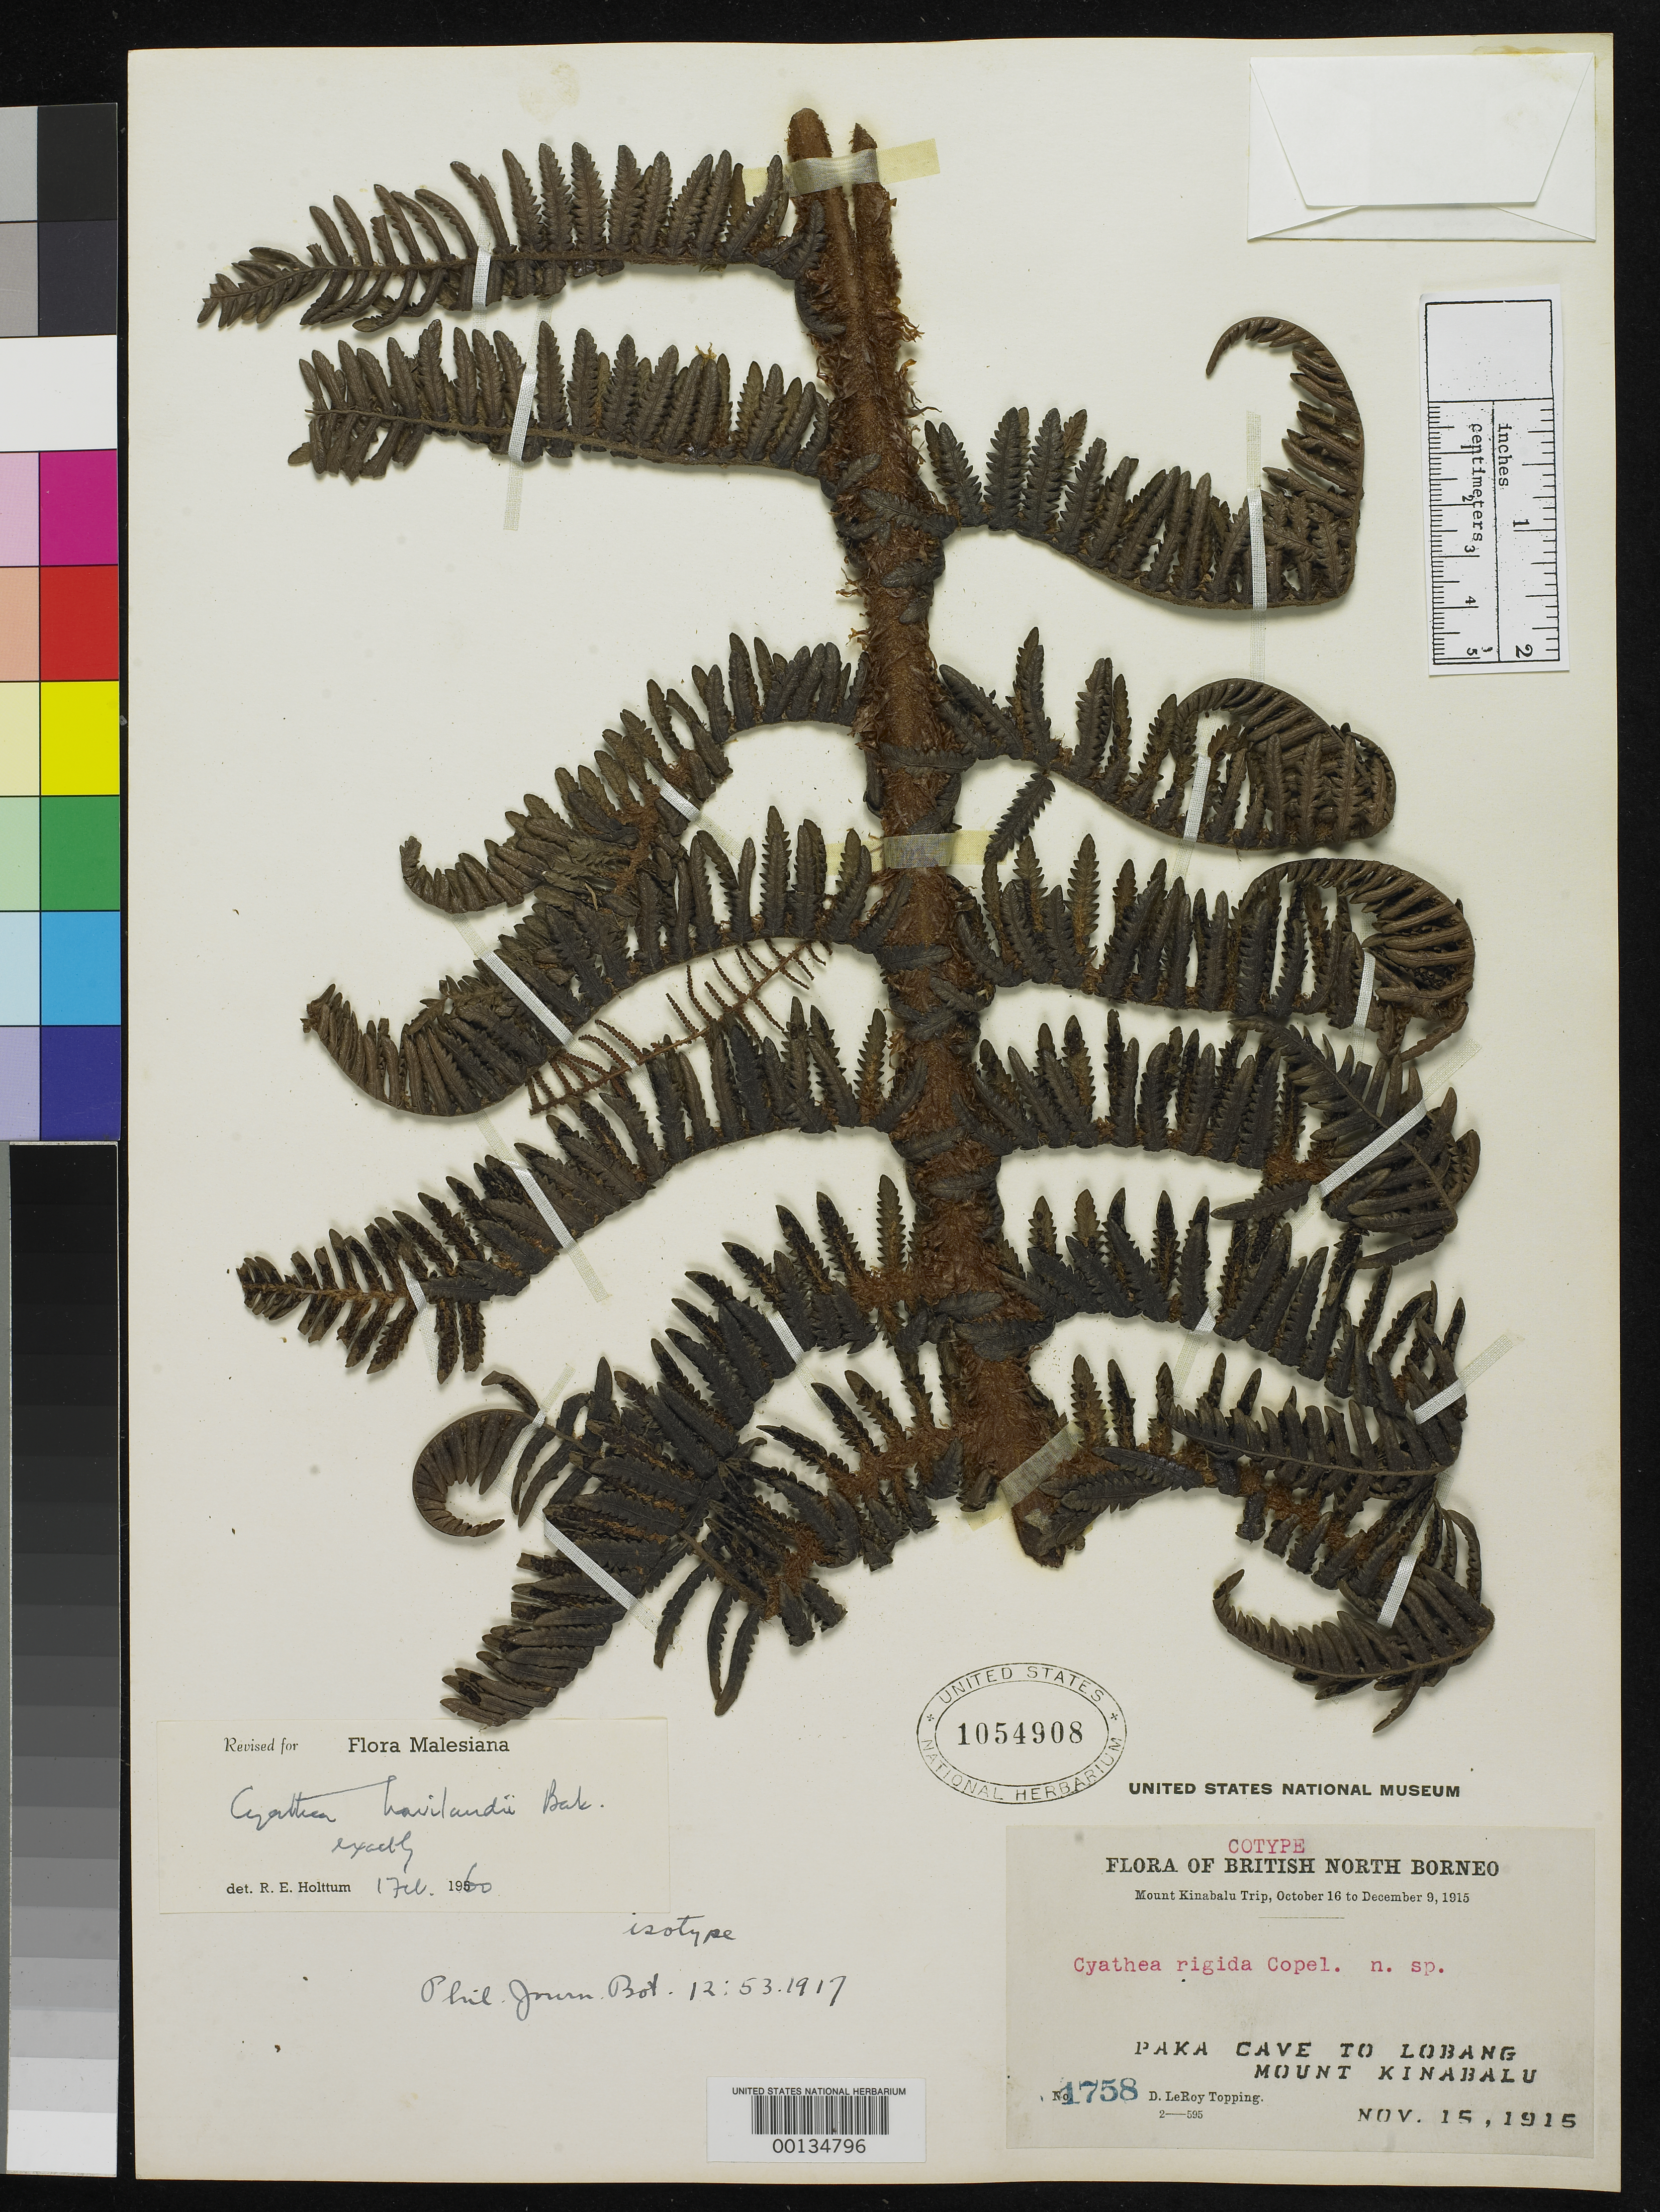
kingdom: Plantae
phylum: Tracheophyta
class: Polypodiopsida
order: Cyatheales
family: Cyatheaceae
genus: Cyathea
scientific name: Cyathea rigida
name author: Copel.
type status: Isotype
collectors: D. L. Topping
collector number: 1758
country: Malaysia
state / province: Sabah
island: Borneo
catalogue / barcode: US 1054908